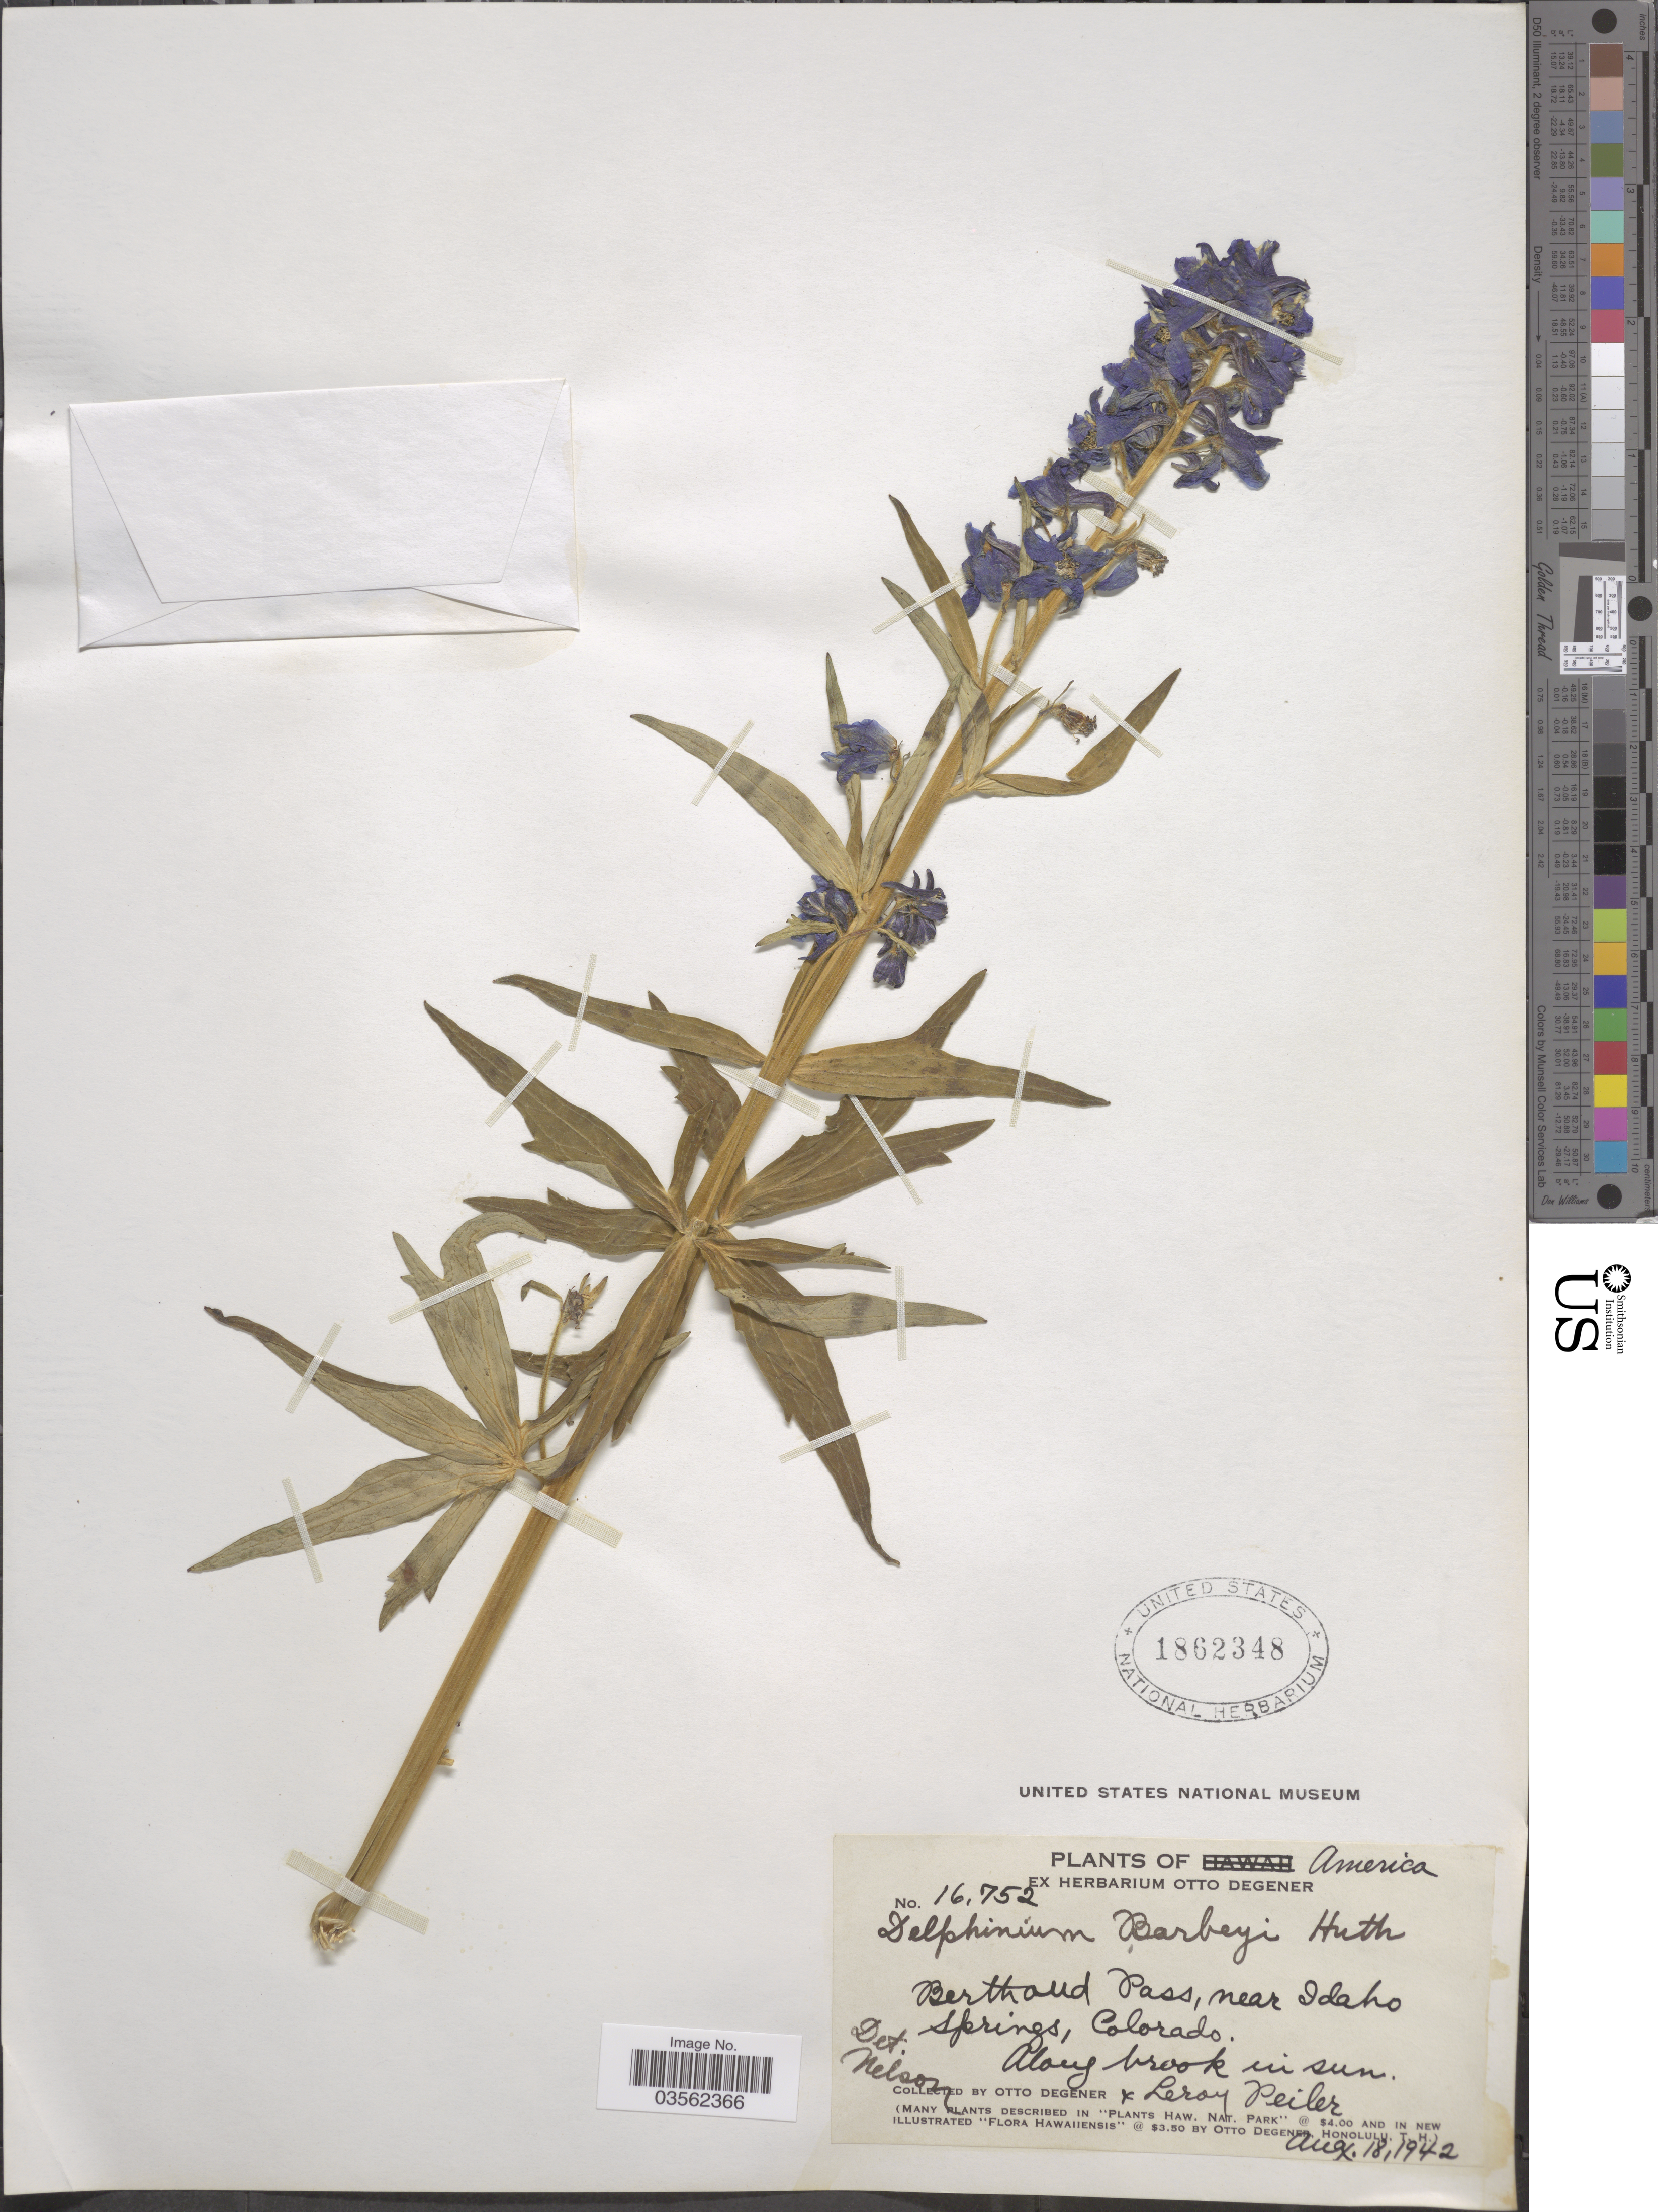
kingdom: Plantae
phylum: Tracheophyta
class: Magnoliopsida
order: Ranunculales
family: Ranunculaceae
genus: Delphinium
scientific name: Delphinium barbeyi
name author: (Huth) Huth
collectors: O. Degener & L. Peiler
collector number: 16752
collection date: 1942-08-18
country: United States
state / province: Colorado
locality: Berthoud Pass, near Idaho Springs.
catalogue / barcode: US 1862348